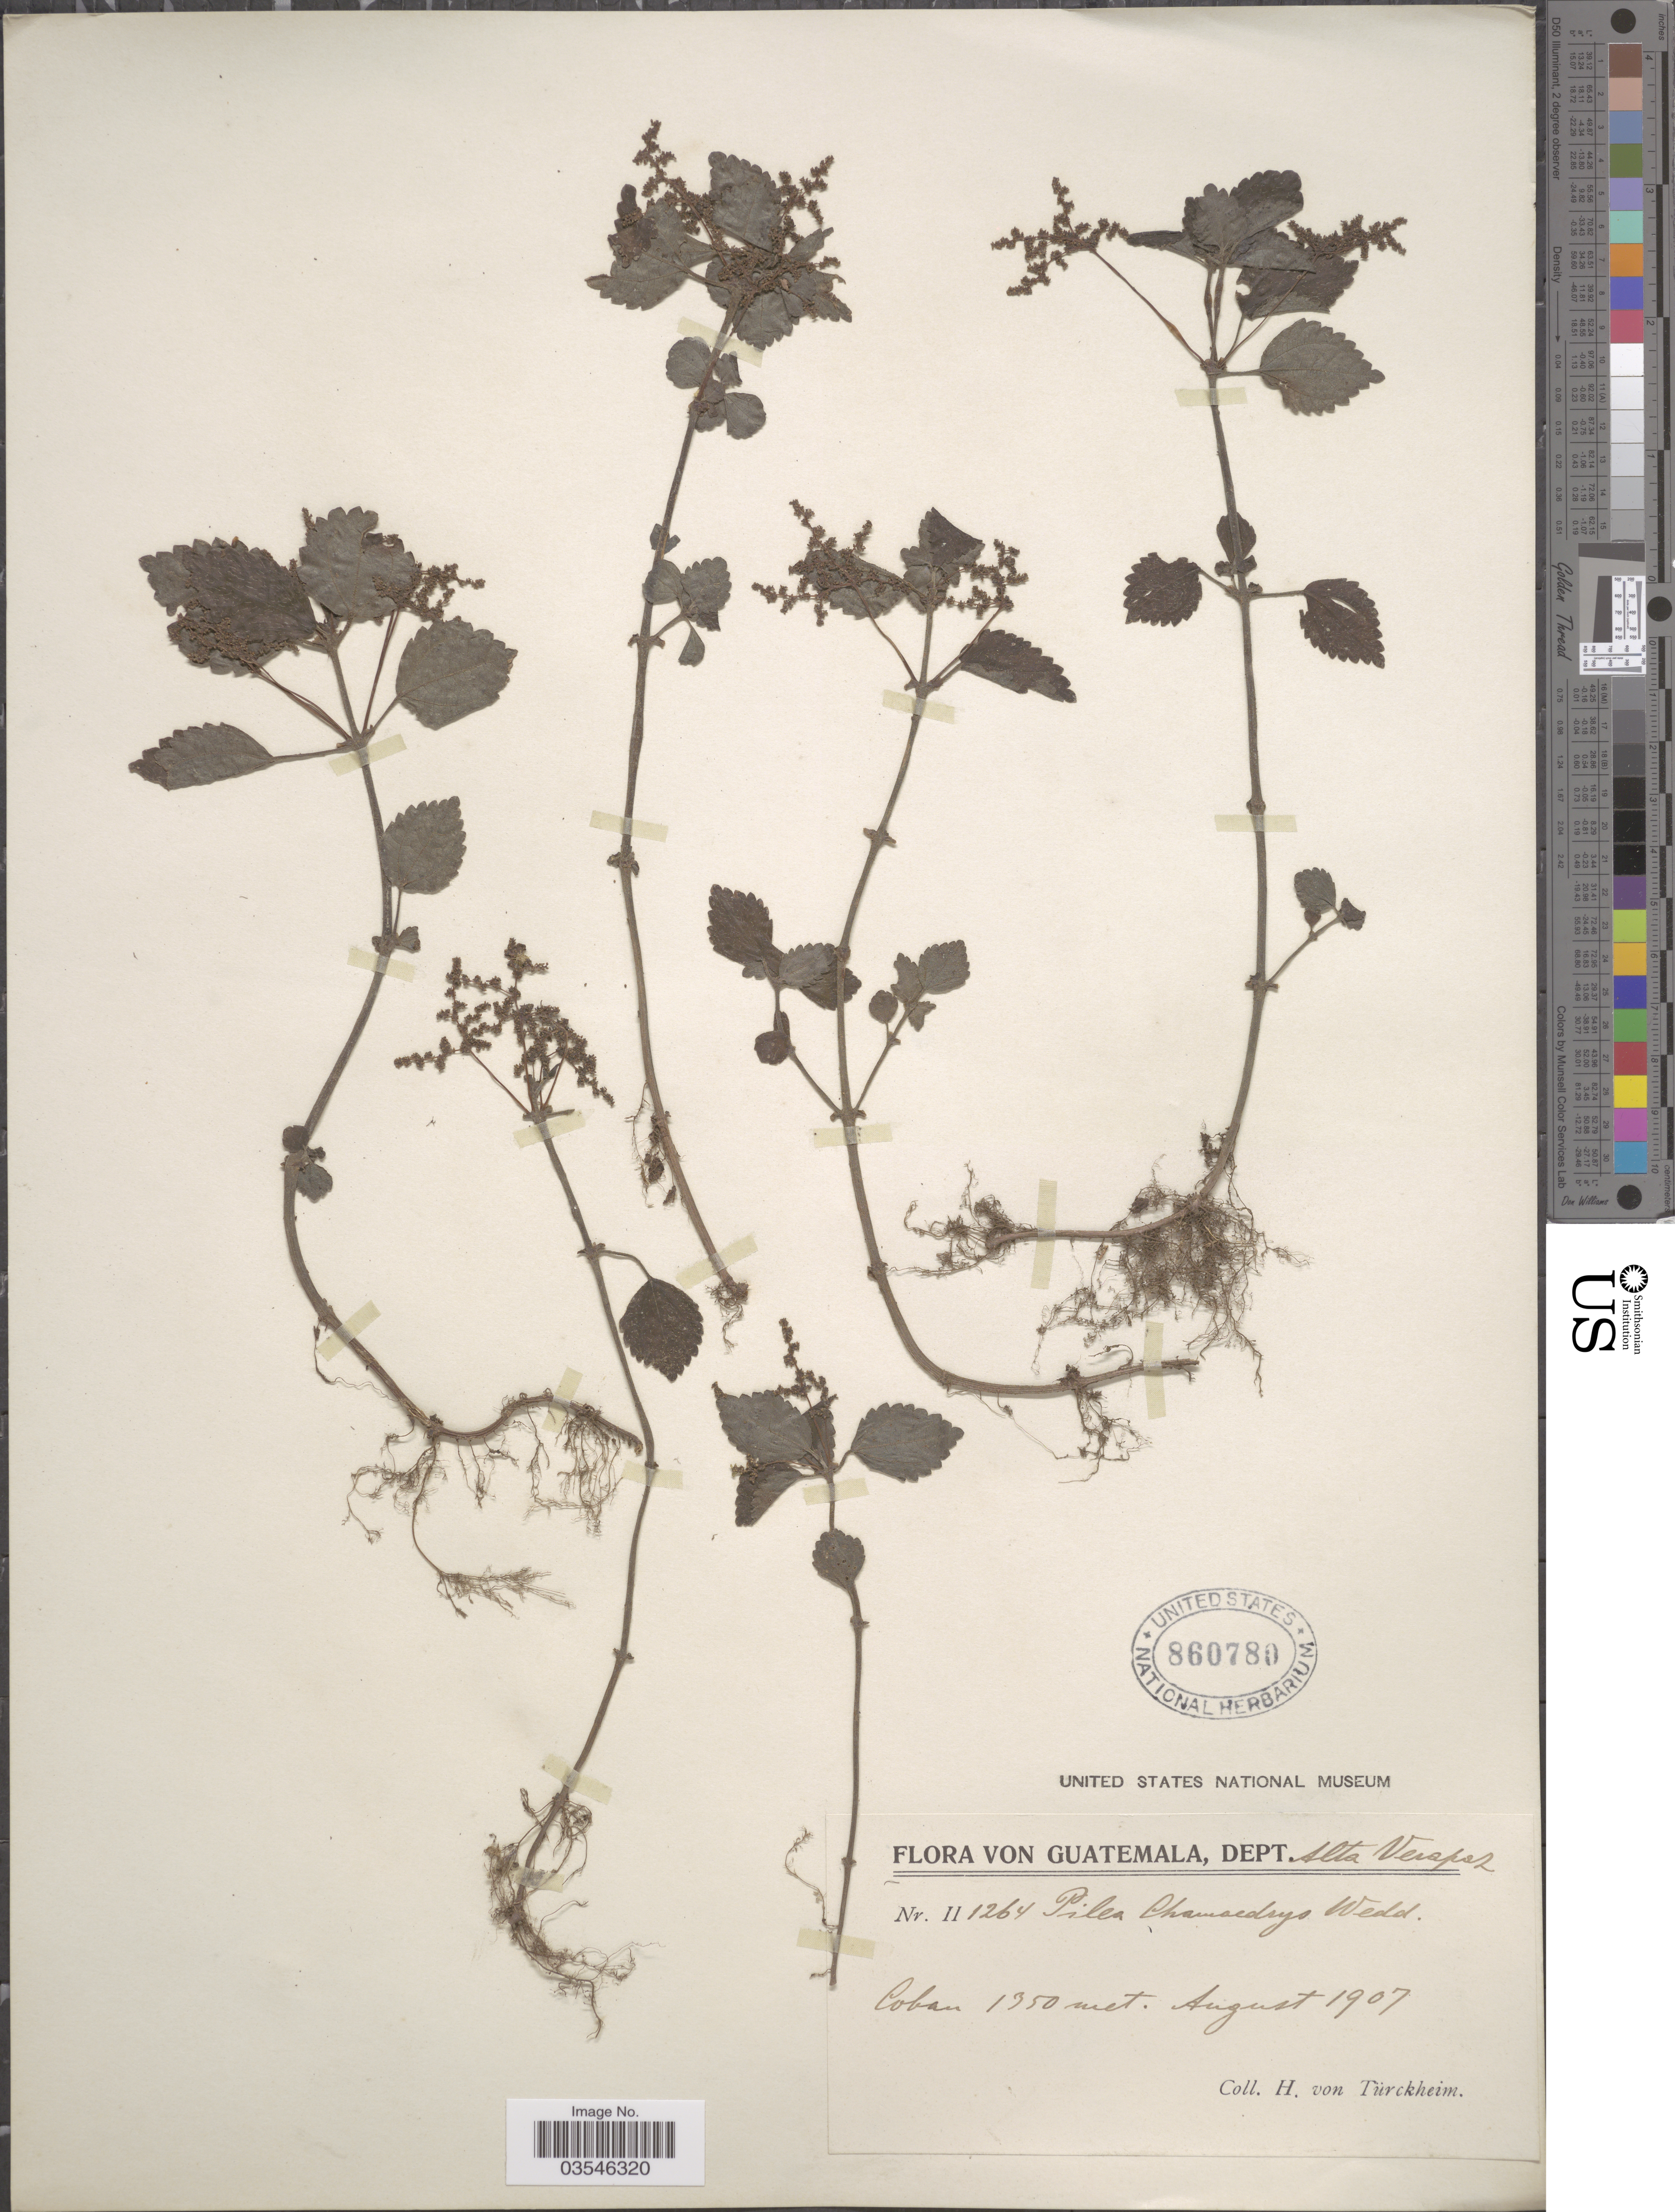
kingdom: Plantae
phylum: Tracheophyta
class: Magnoliopsida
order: Rosales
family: Urticaceae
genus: Pilea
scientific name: Pilea pubescens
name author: Liebm.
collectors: H. von Türckheim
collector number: II1264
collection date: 1907-08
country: Guatemala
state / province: Alta Verapaz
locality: Dept. Alta Verapaz. Coban.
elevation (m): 1350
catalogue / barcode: US 860780